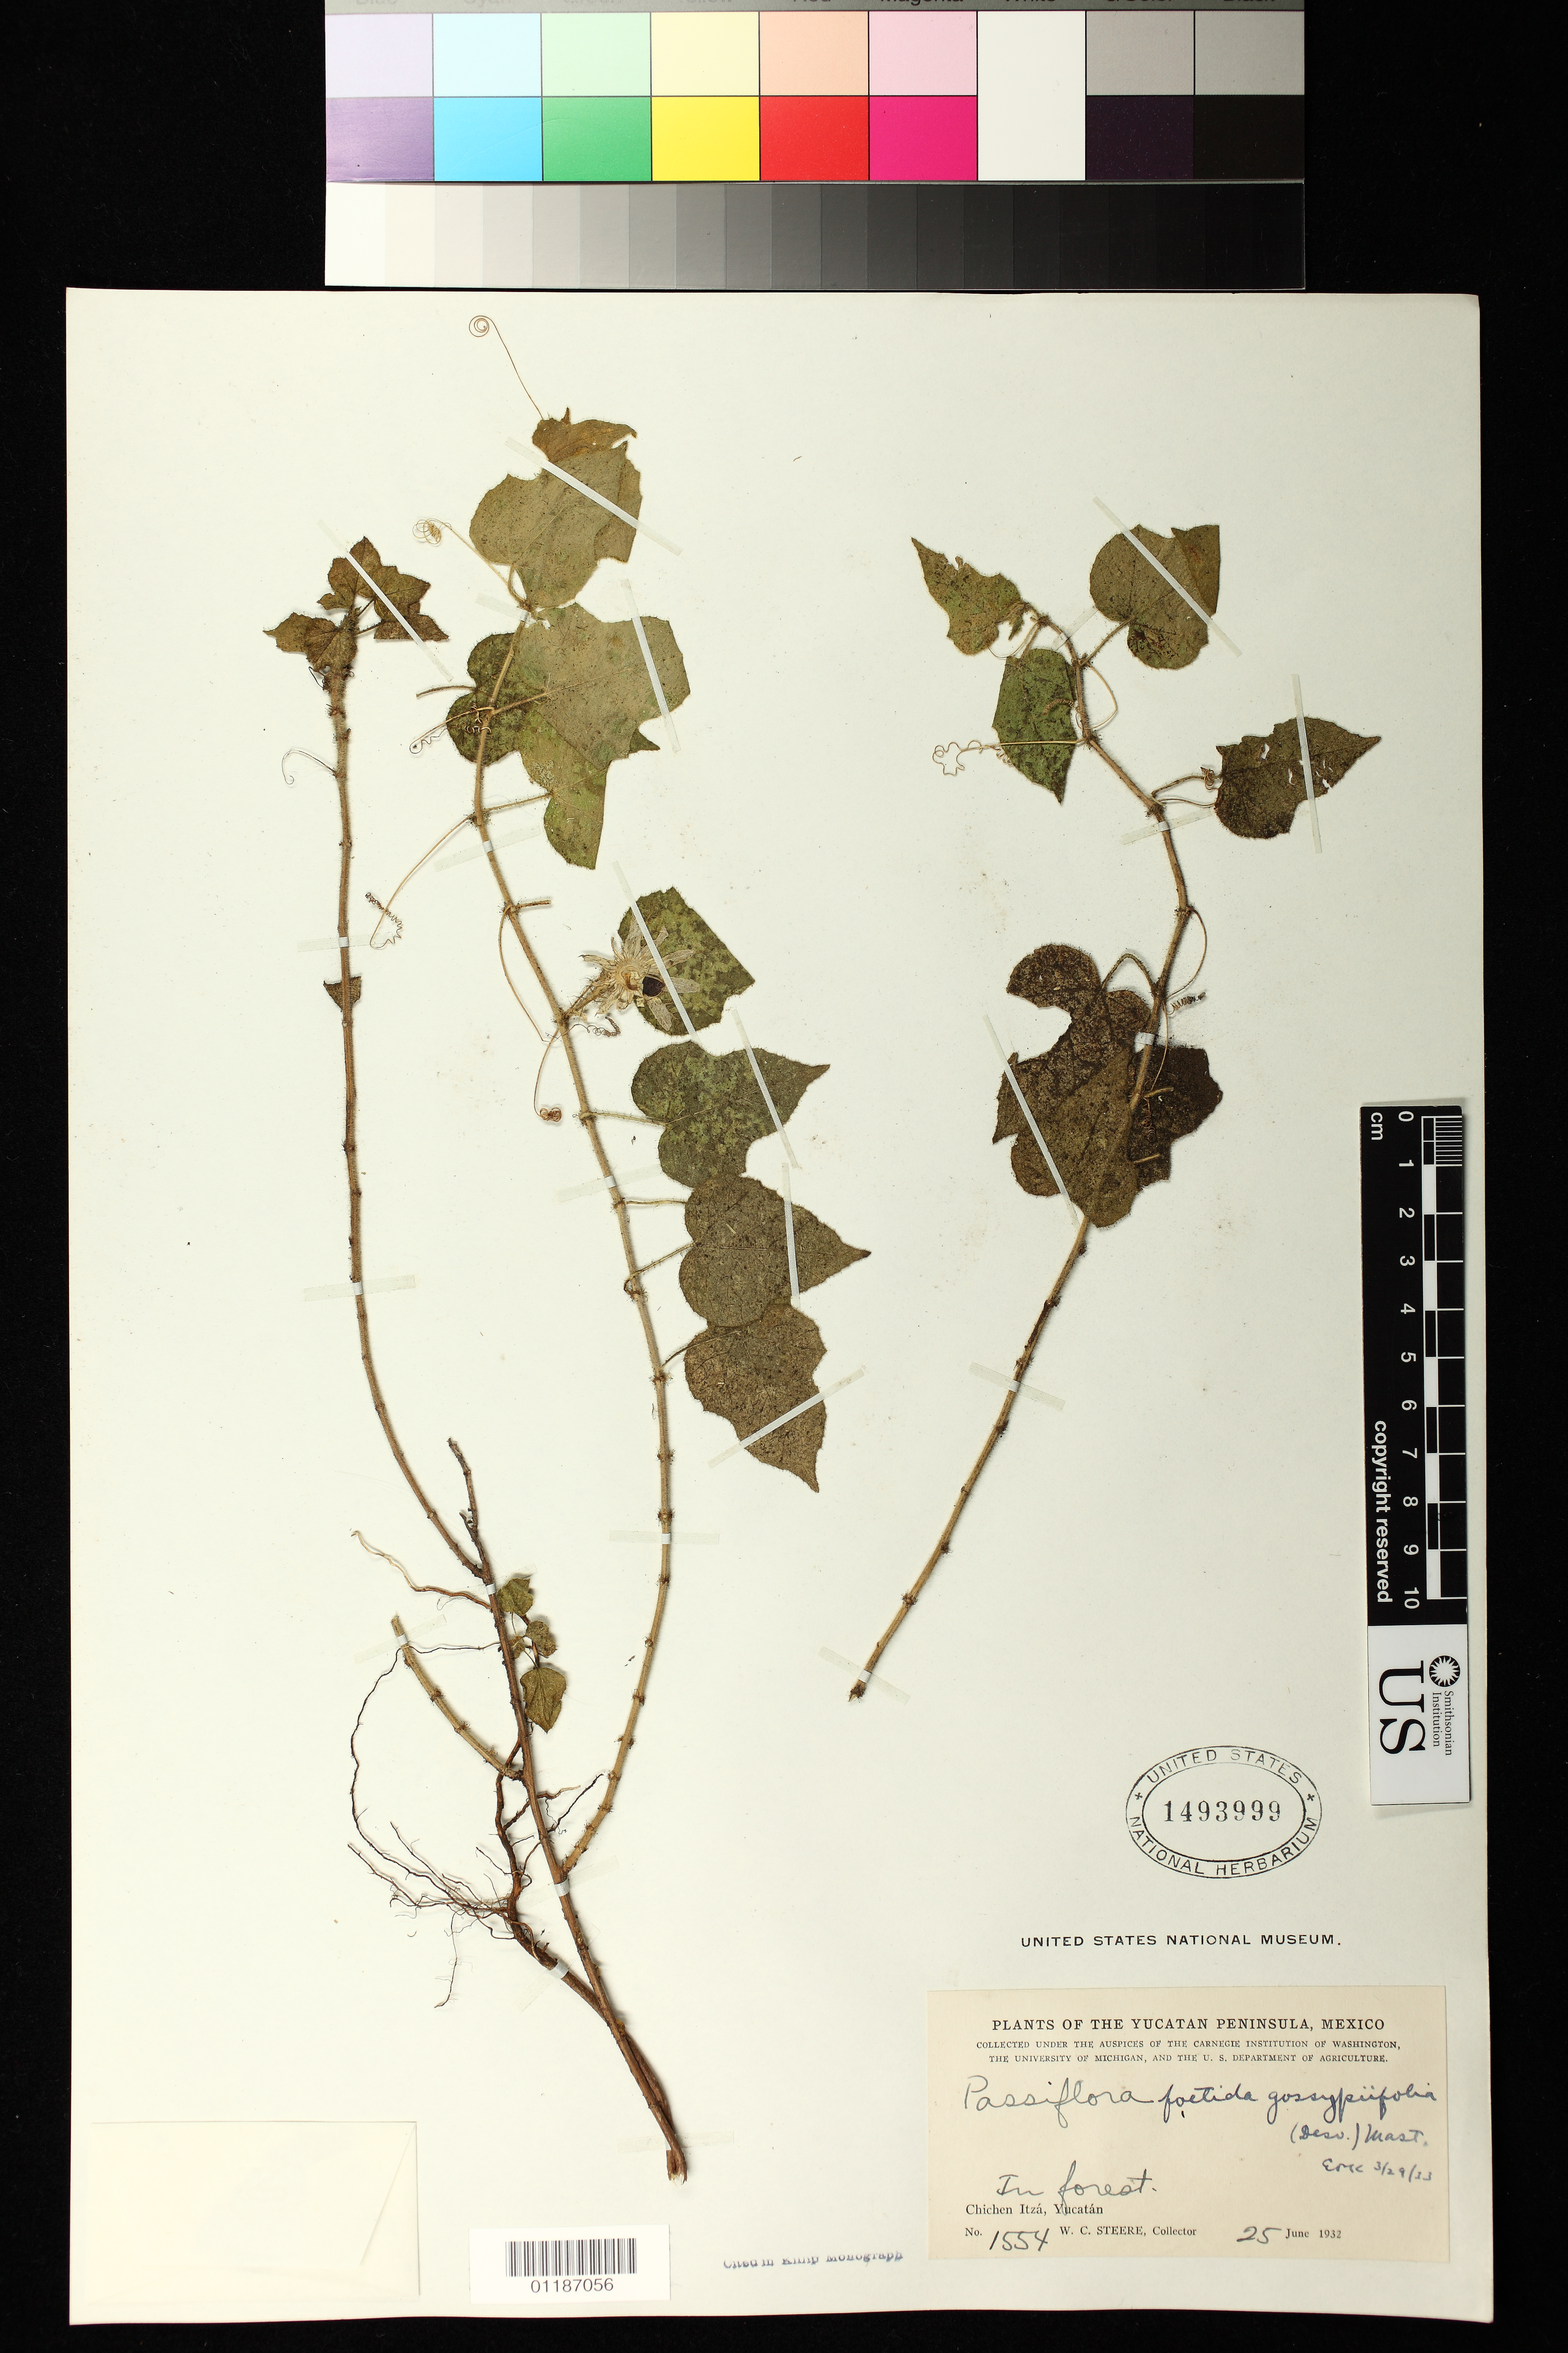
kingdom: Plantae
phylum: Tracheophyta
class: Magnoliopsida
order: Malpighiales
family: Passifloraceae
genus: Passiflora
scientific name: Passiflora foetida var. gossypiifolia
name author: (Desv.) Mast.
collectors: W. C. Steere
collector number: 1554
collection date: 1932-06-25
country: Mexico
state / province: Yucatán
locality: Chichen Itza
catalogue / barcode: US 1493999